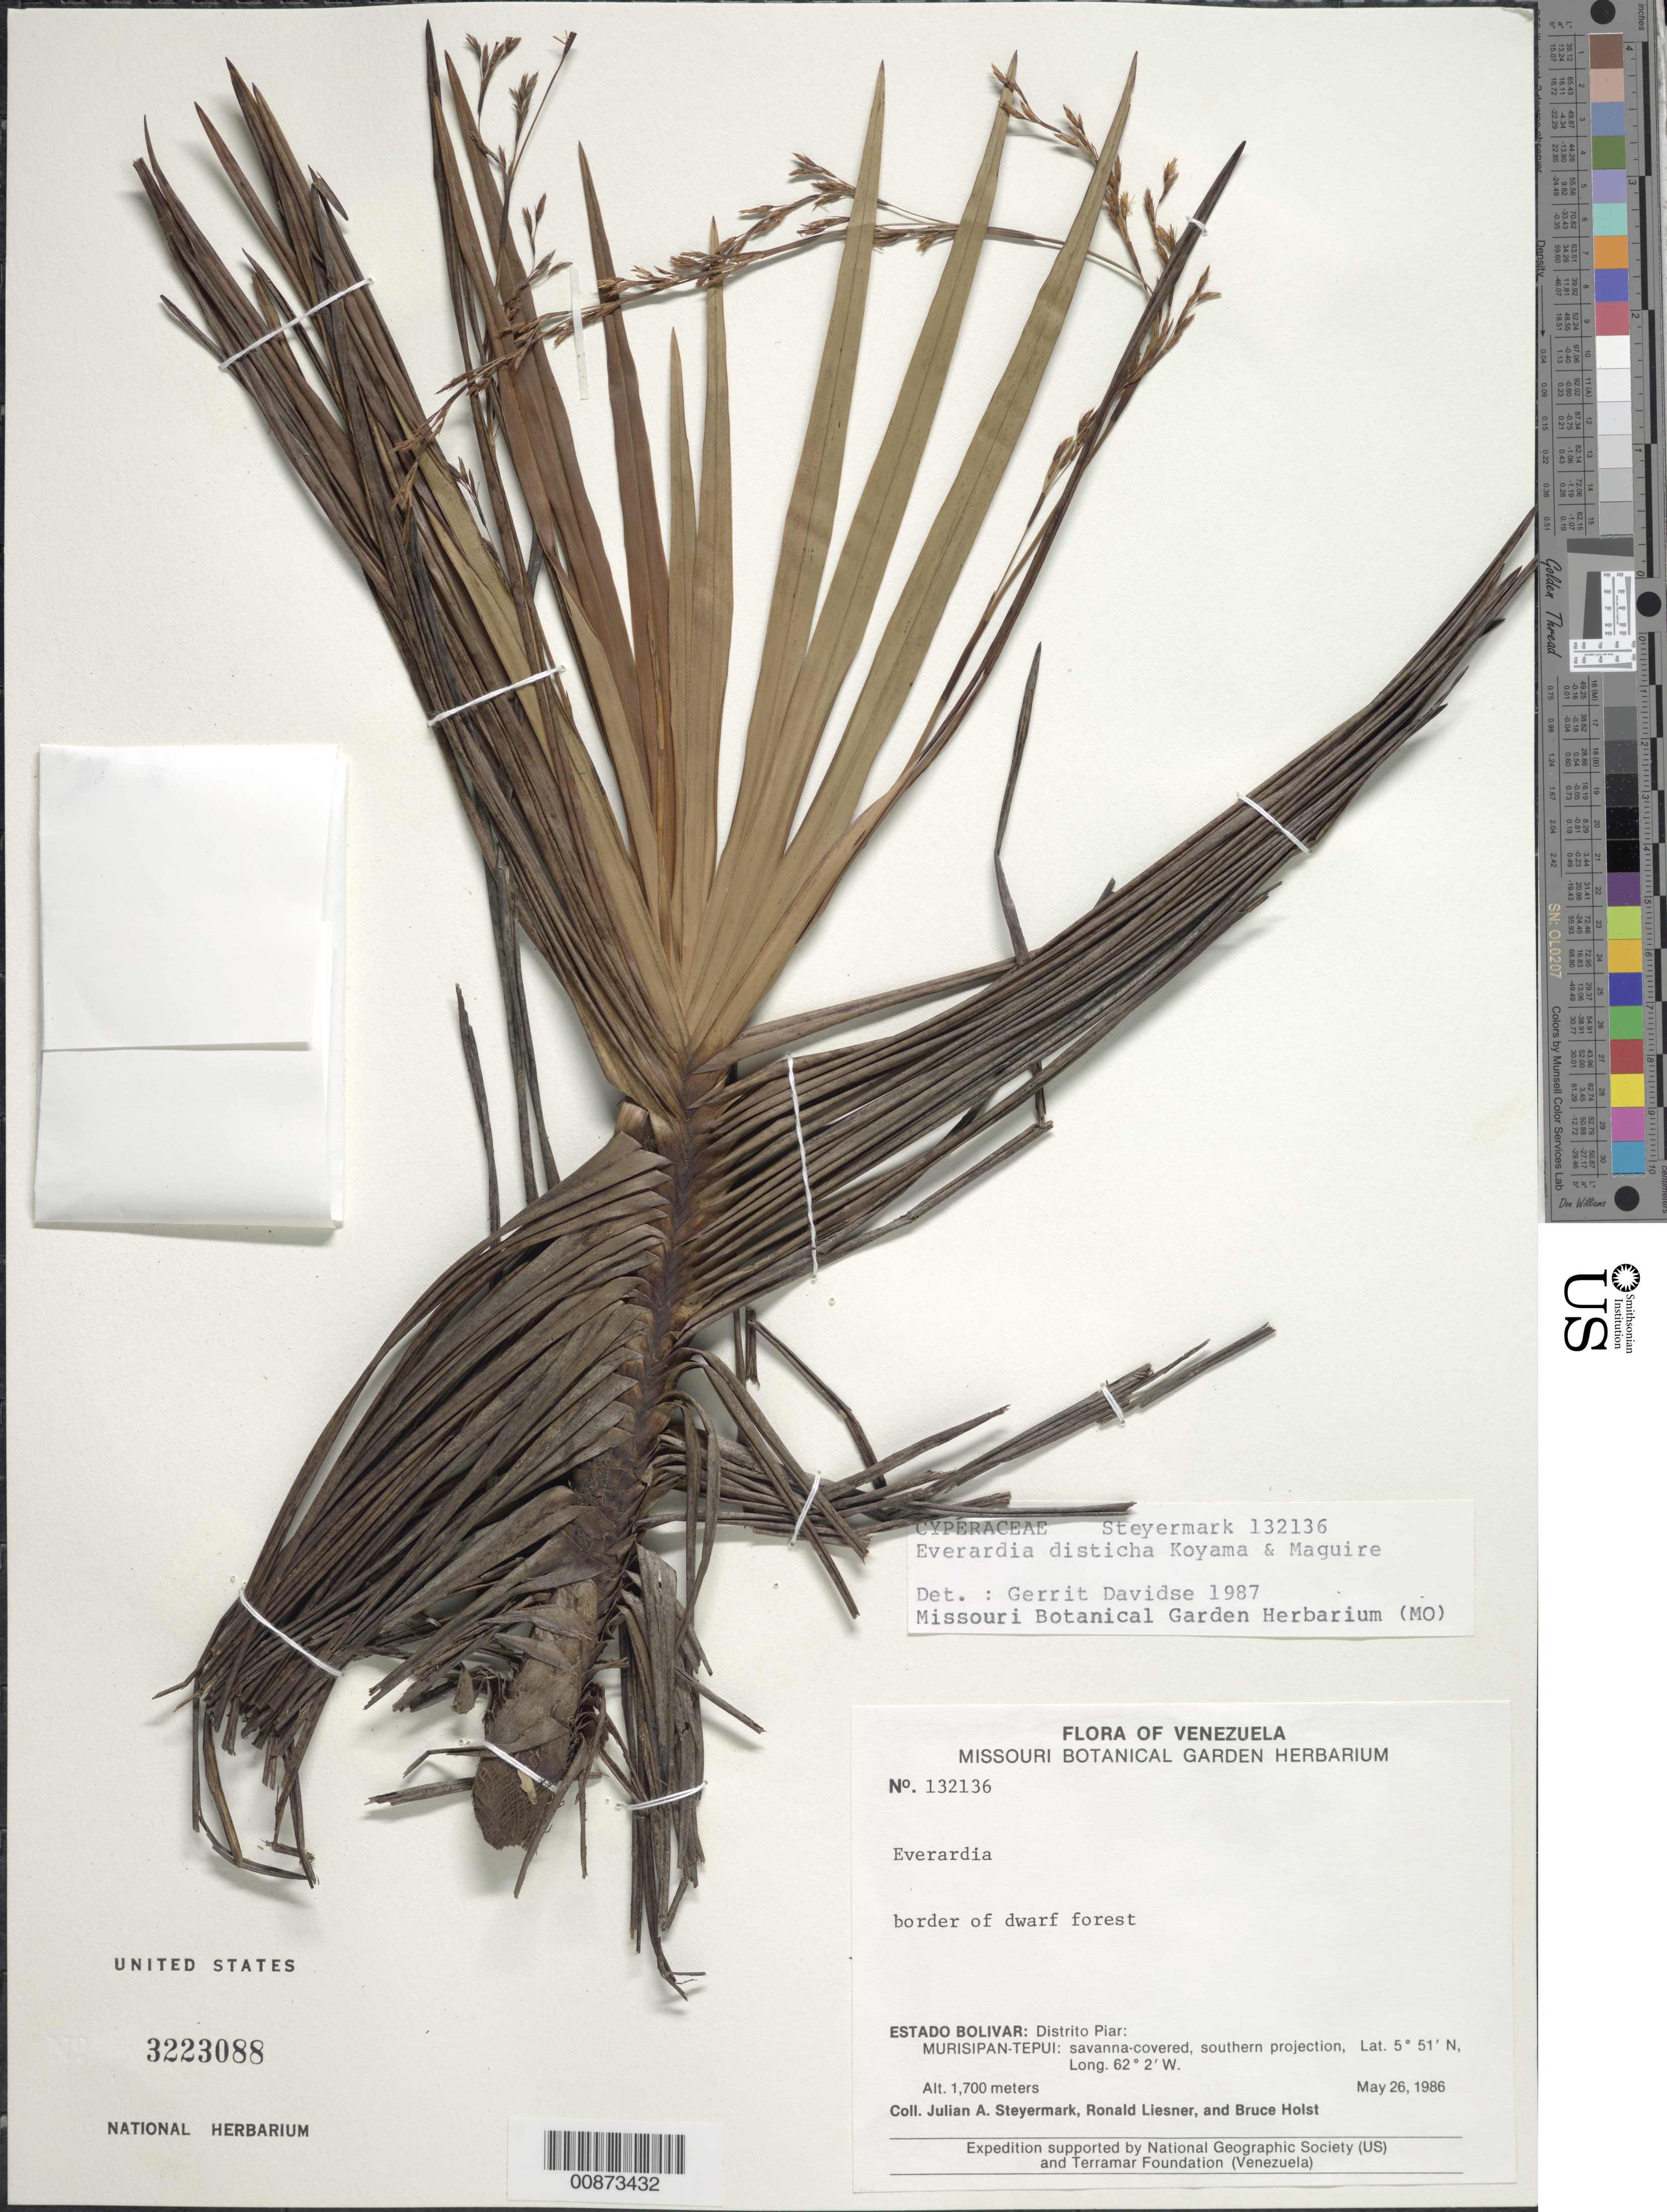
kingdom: Plantae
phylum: Tracheophyta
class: Liliopsida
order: Poales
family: Cyperaceae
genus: Cephalocarpus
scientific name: Cephalocarpus distichus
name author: (T. Koyama & Maguire) S.M. Costa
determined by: Strong, Mark T., (BOT), Smithsonian Institution - National Museum of Natural History (UNITED STATES)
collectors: J. Steyermark, R. L. Liesner & B. Holst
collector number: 132136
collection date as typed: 26-May-86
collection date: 1986-05-26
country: Venezuela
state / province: Bolívar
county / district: Piar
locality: Murisipan-tepuí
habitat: Border of dense forest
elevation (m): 1700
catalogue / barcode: US 3223088